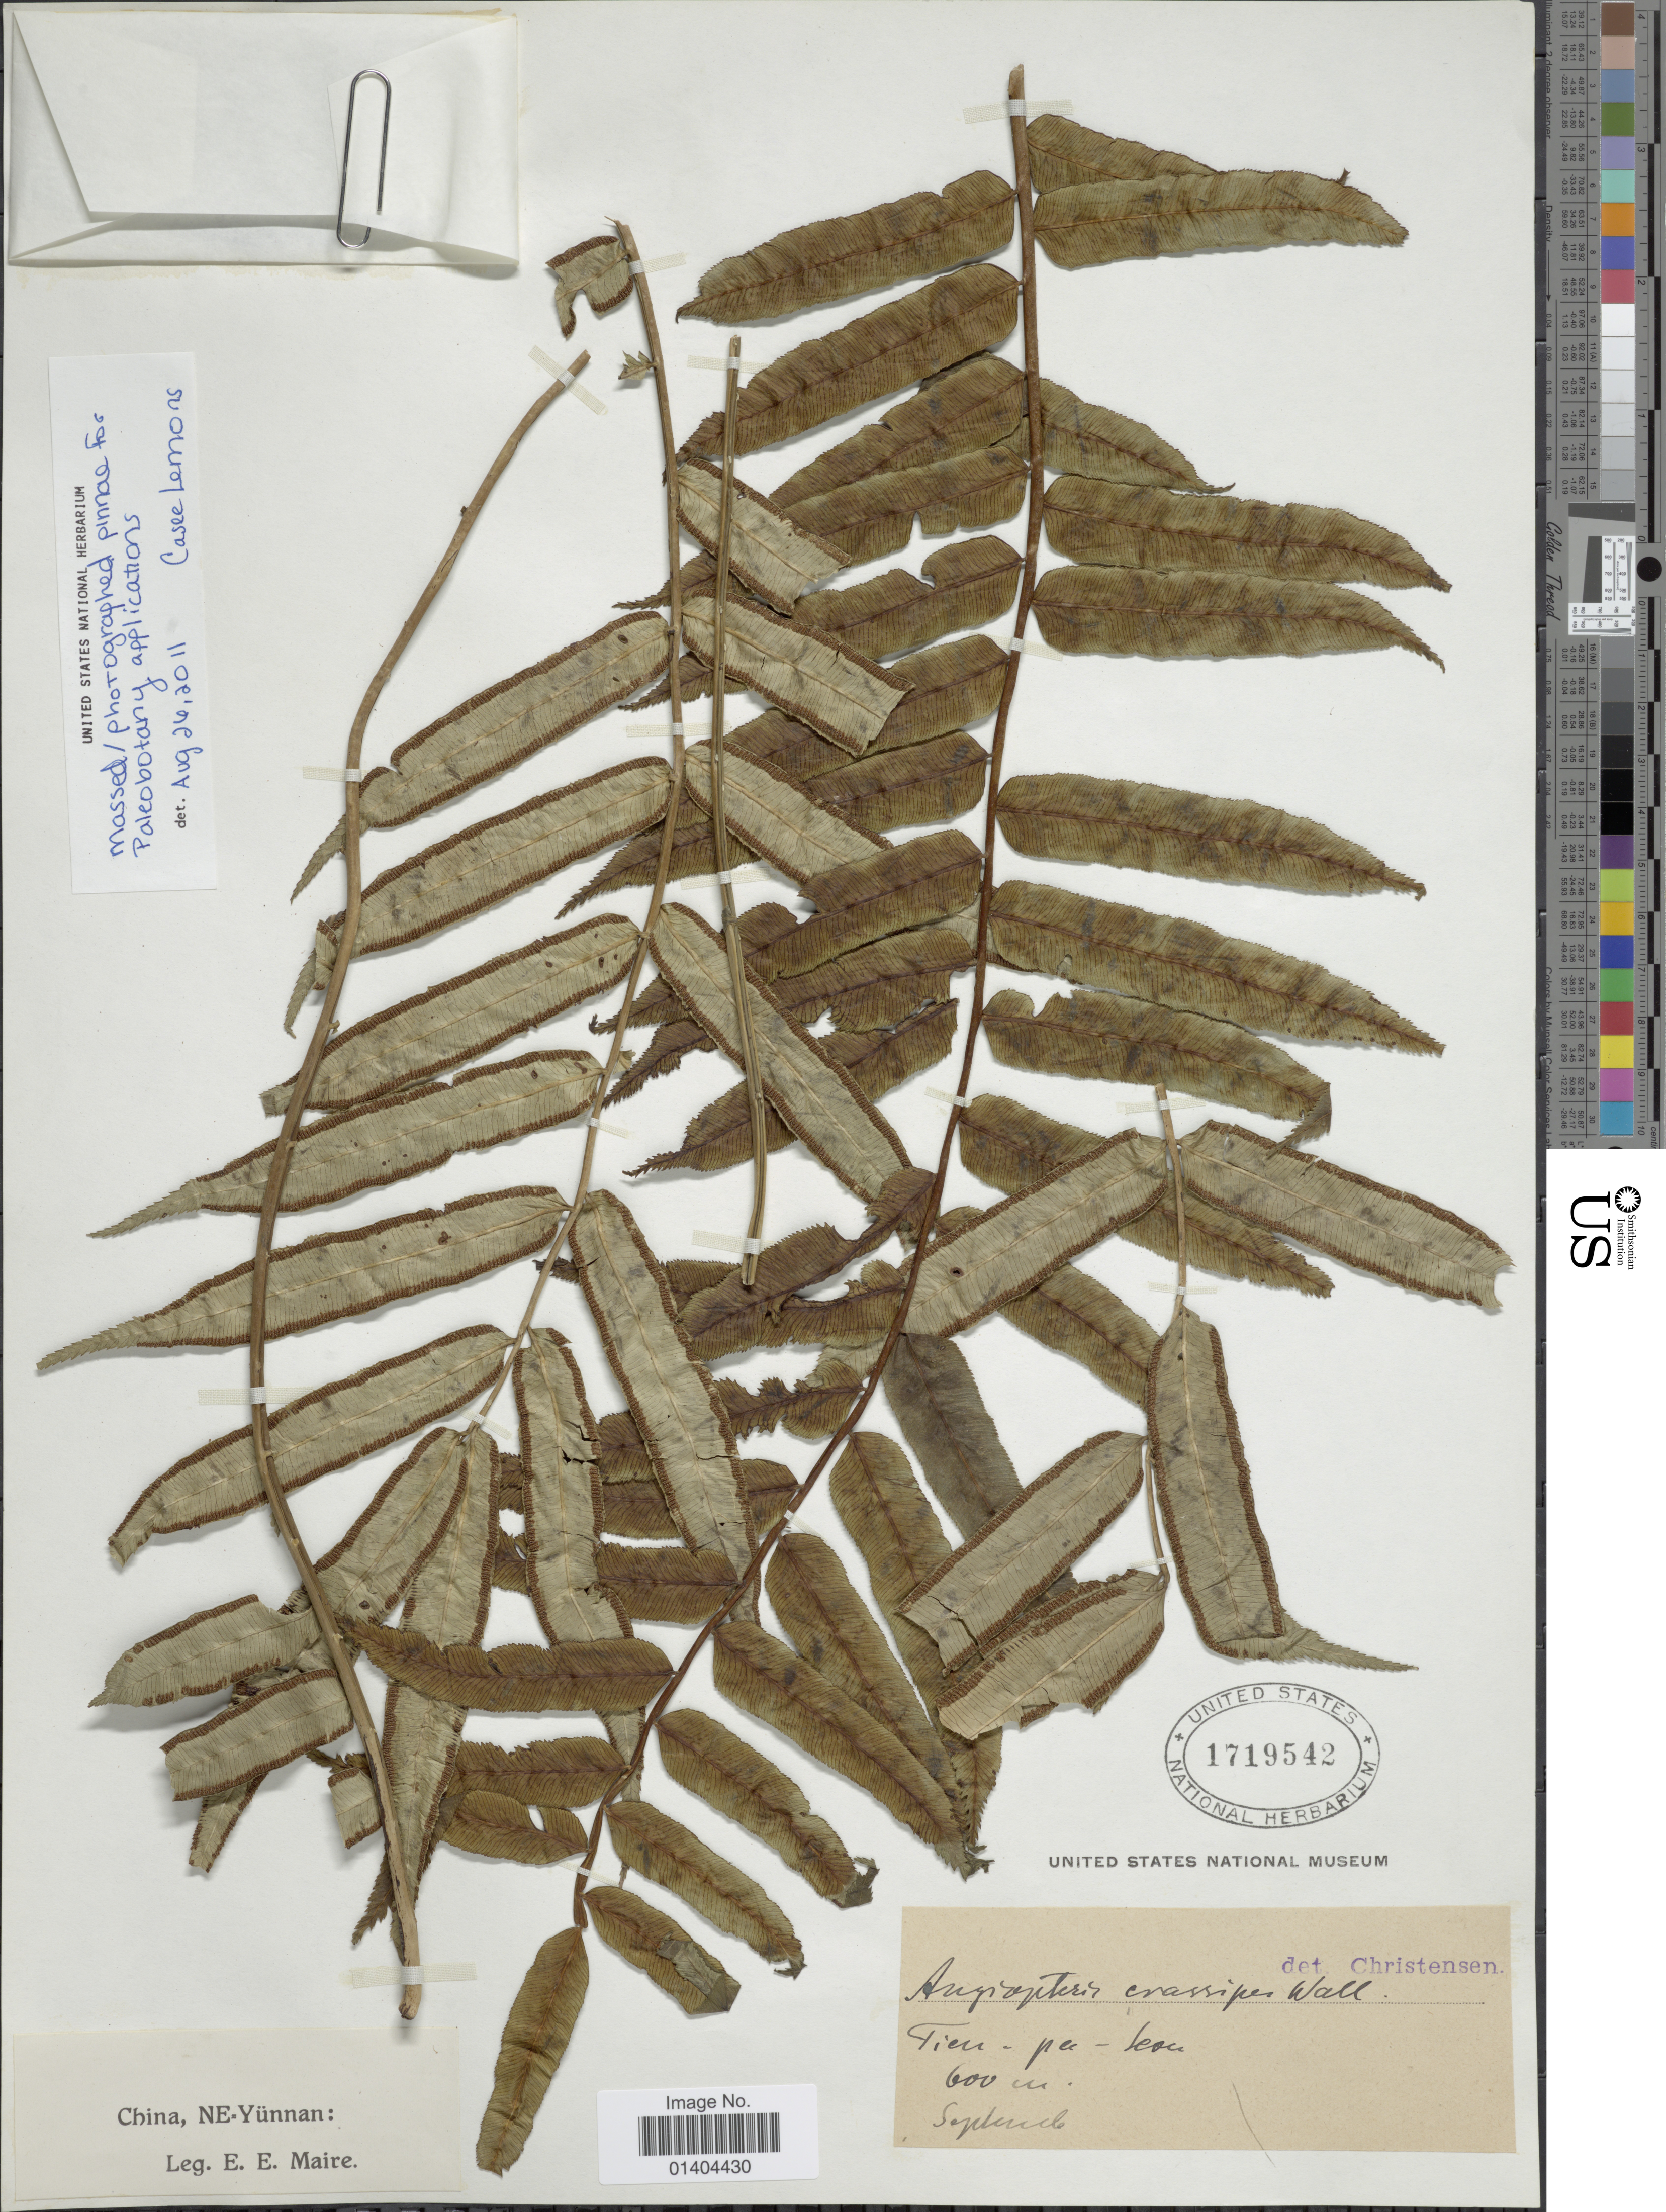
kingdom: Plantae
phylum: Tracheophyta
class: Polypodiopsida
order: Marattiales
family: Marattiaceae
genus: Angiopteris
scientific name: Angiopteris crassipes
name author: Wall. ex C. Presl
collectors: E. E. Maire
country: China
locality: NE-Yünnan: Tien Pa Steu [interpreted]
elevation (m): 600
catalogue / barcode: US 1719542